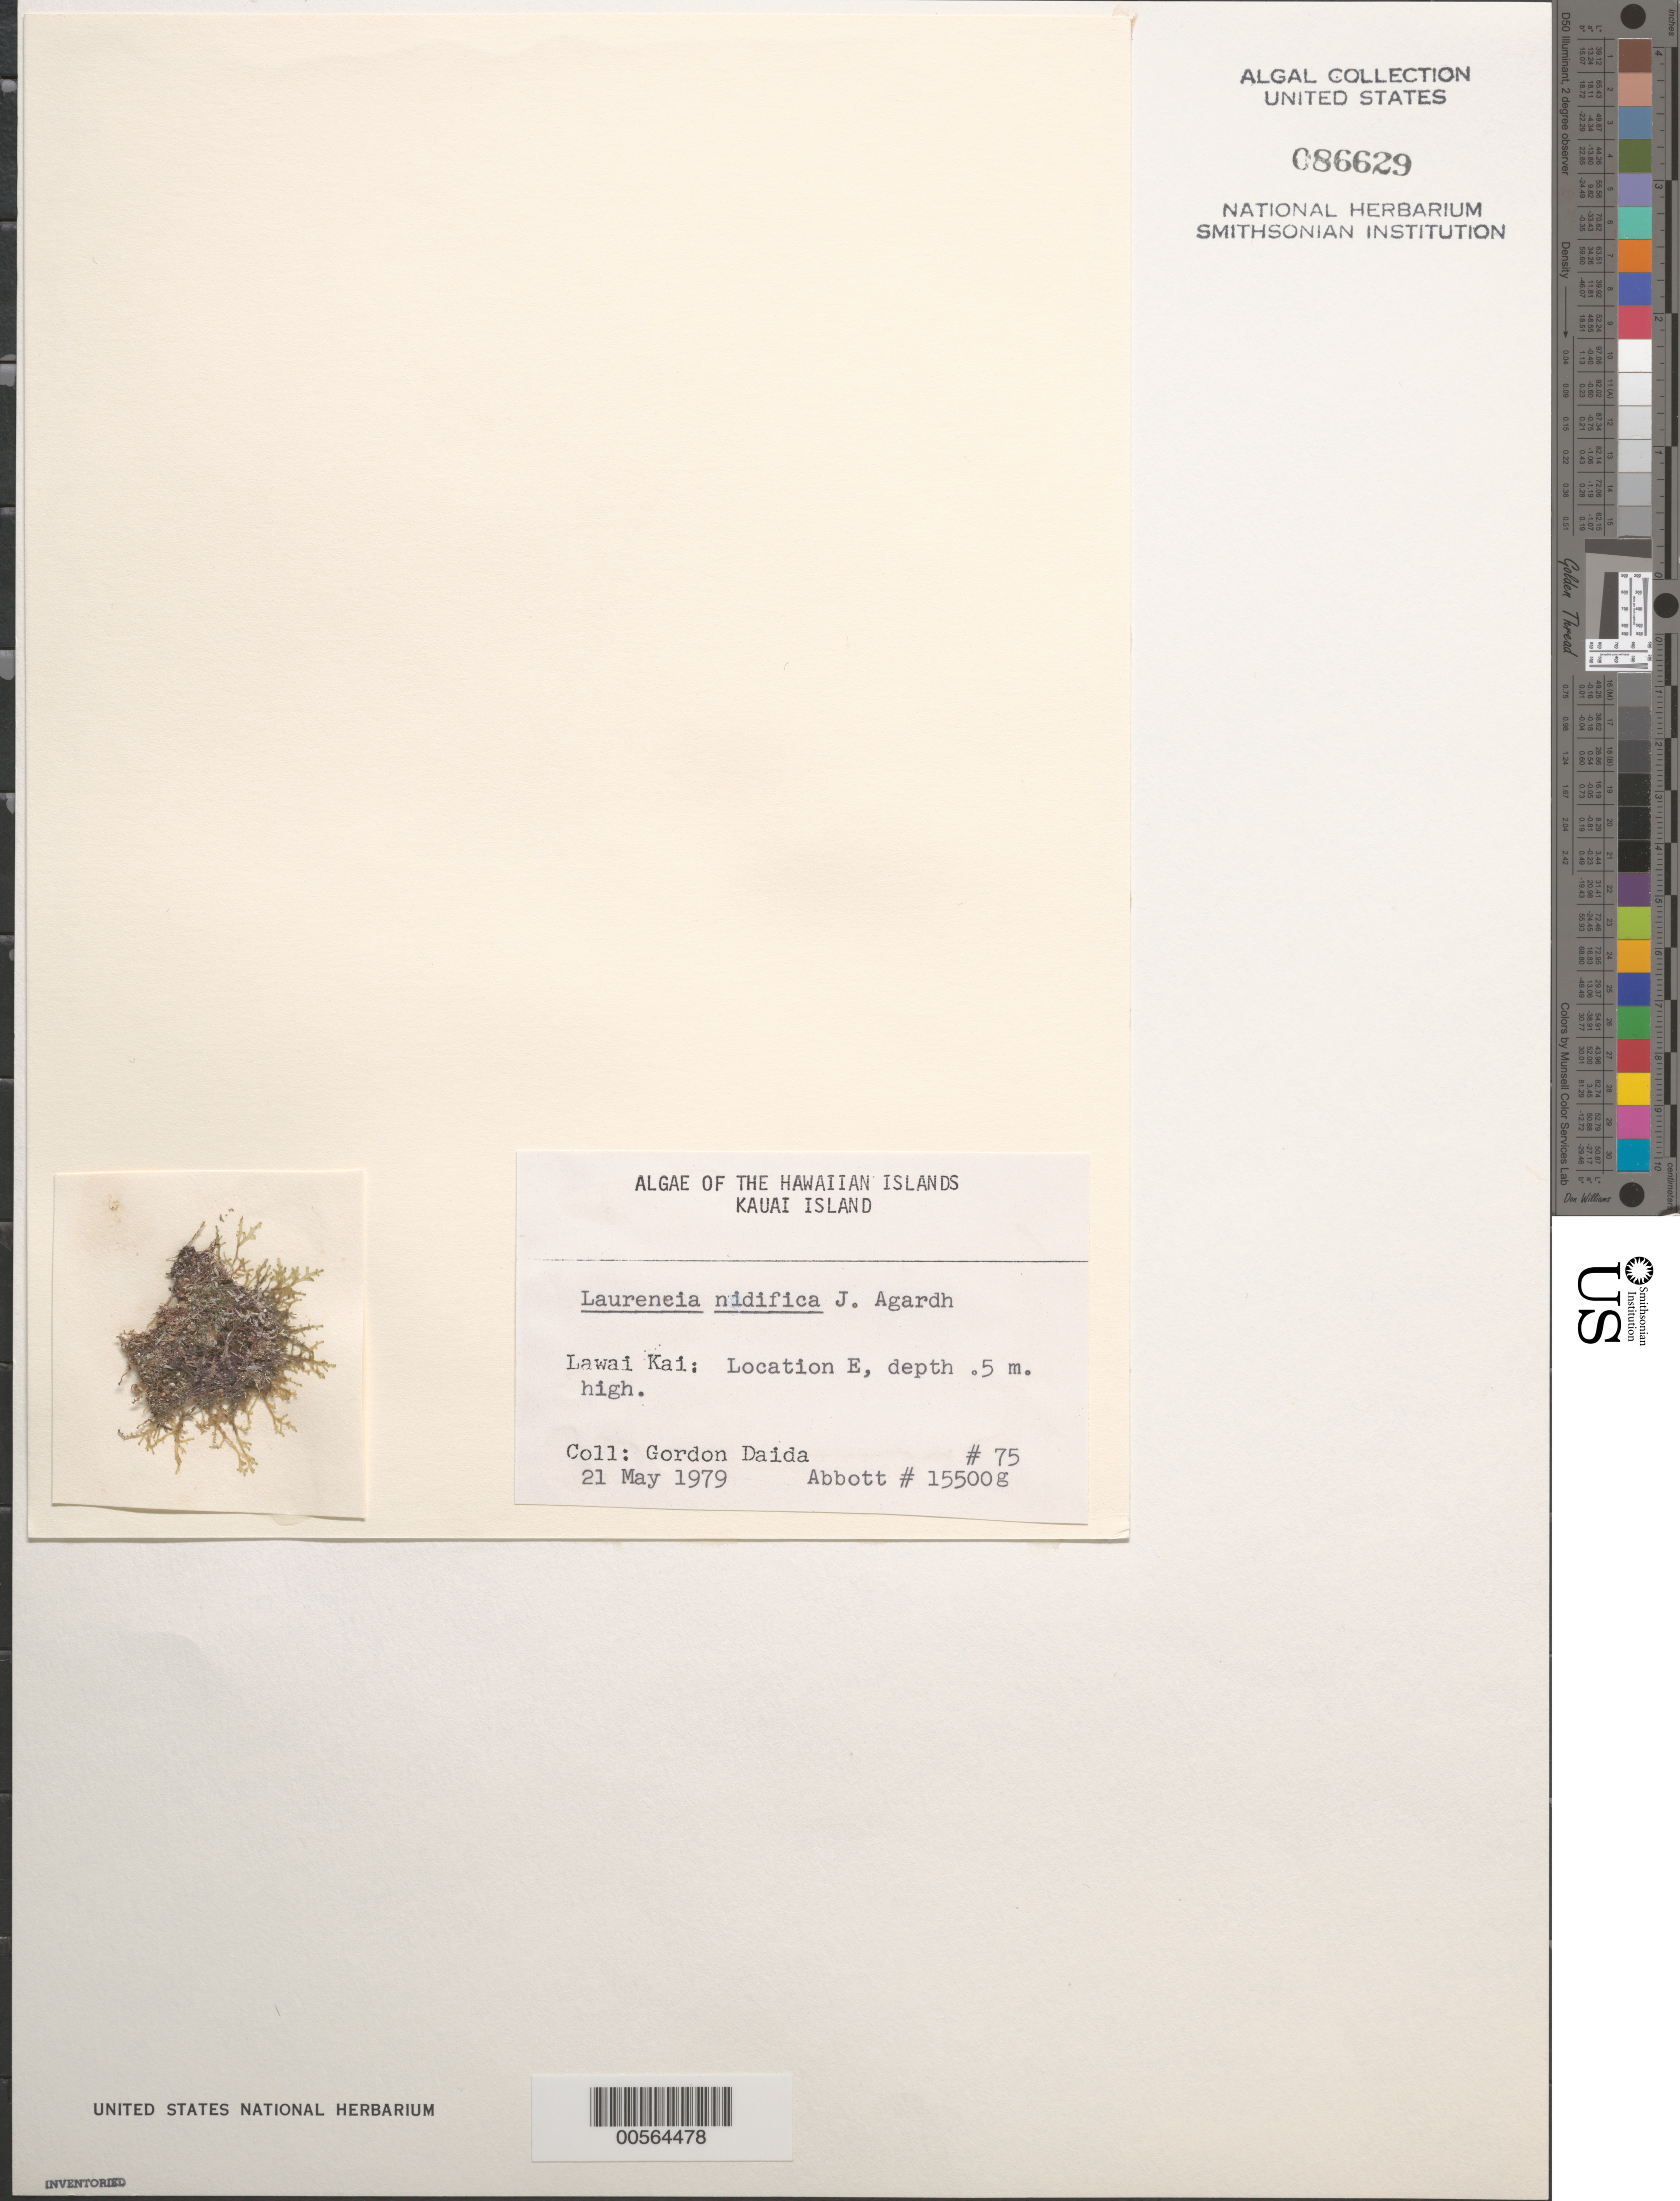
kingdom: Plantae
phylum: Rhodophyta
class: Florideophyceae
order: Ceramiales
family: Rhodomelaceae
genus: Laurencia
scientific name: Laurencia nidifica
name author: J. Agardh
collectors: G. Daida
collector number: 75 & IAA 15500G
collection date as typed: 21 May 1979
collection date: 1979-05-21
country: United States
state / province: Hawaii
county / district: Kauai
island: Kaua'i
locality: Lawai Kai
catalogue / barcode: US 86629